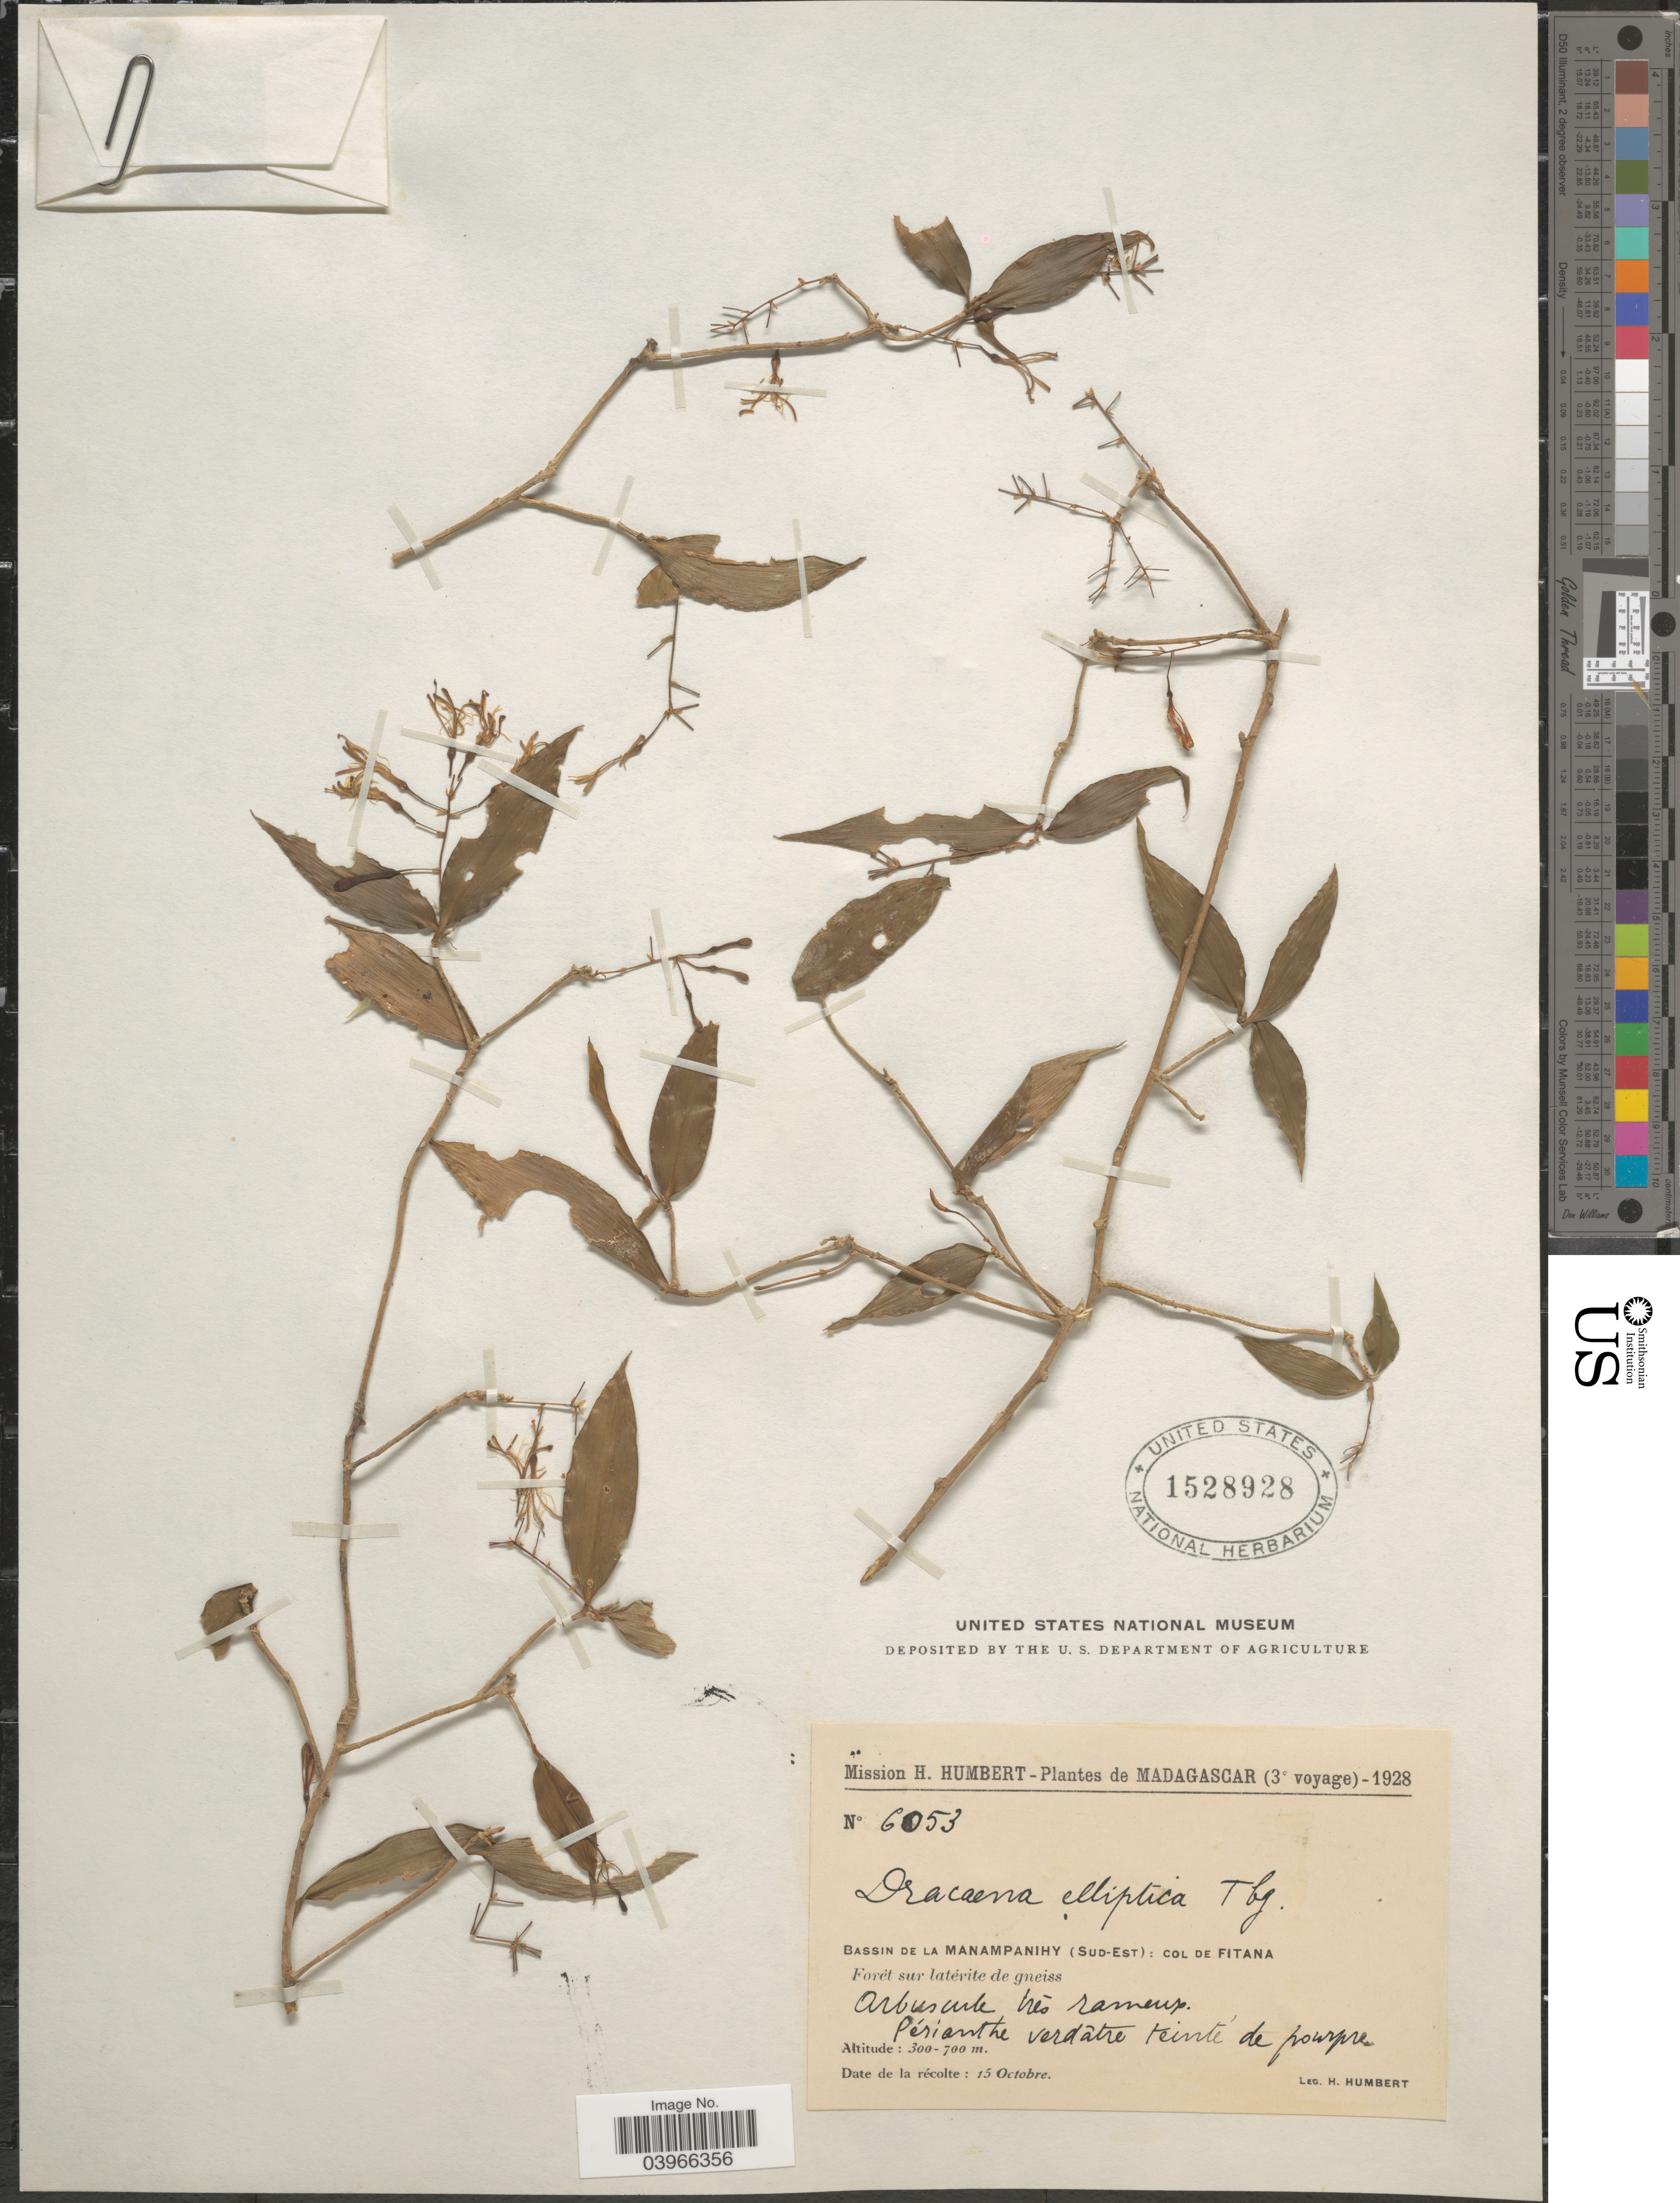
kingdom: Plantae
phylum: Tracheophyta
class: Liliopsida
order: Asparagales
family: Asparagaceae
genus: Dracaena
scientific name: Dracaena elliptica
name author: Thunb.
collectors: H. Humbert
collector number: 6053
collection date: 1928-10-15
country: Madagascar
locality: Bassin de la Manampanihy (Sud-Est): col de Fitana. Forêt sur latérite de gneiss.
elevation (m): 300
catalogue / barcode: US 1528928